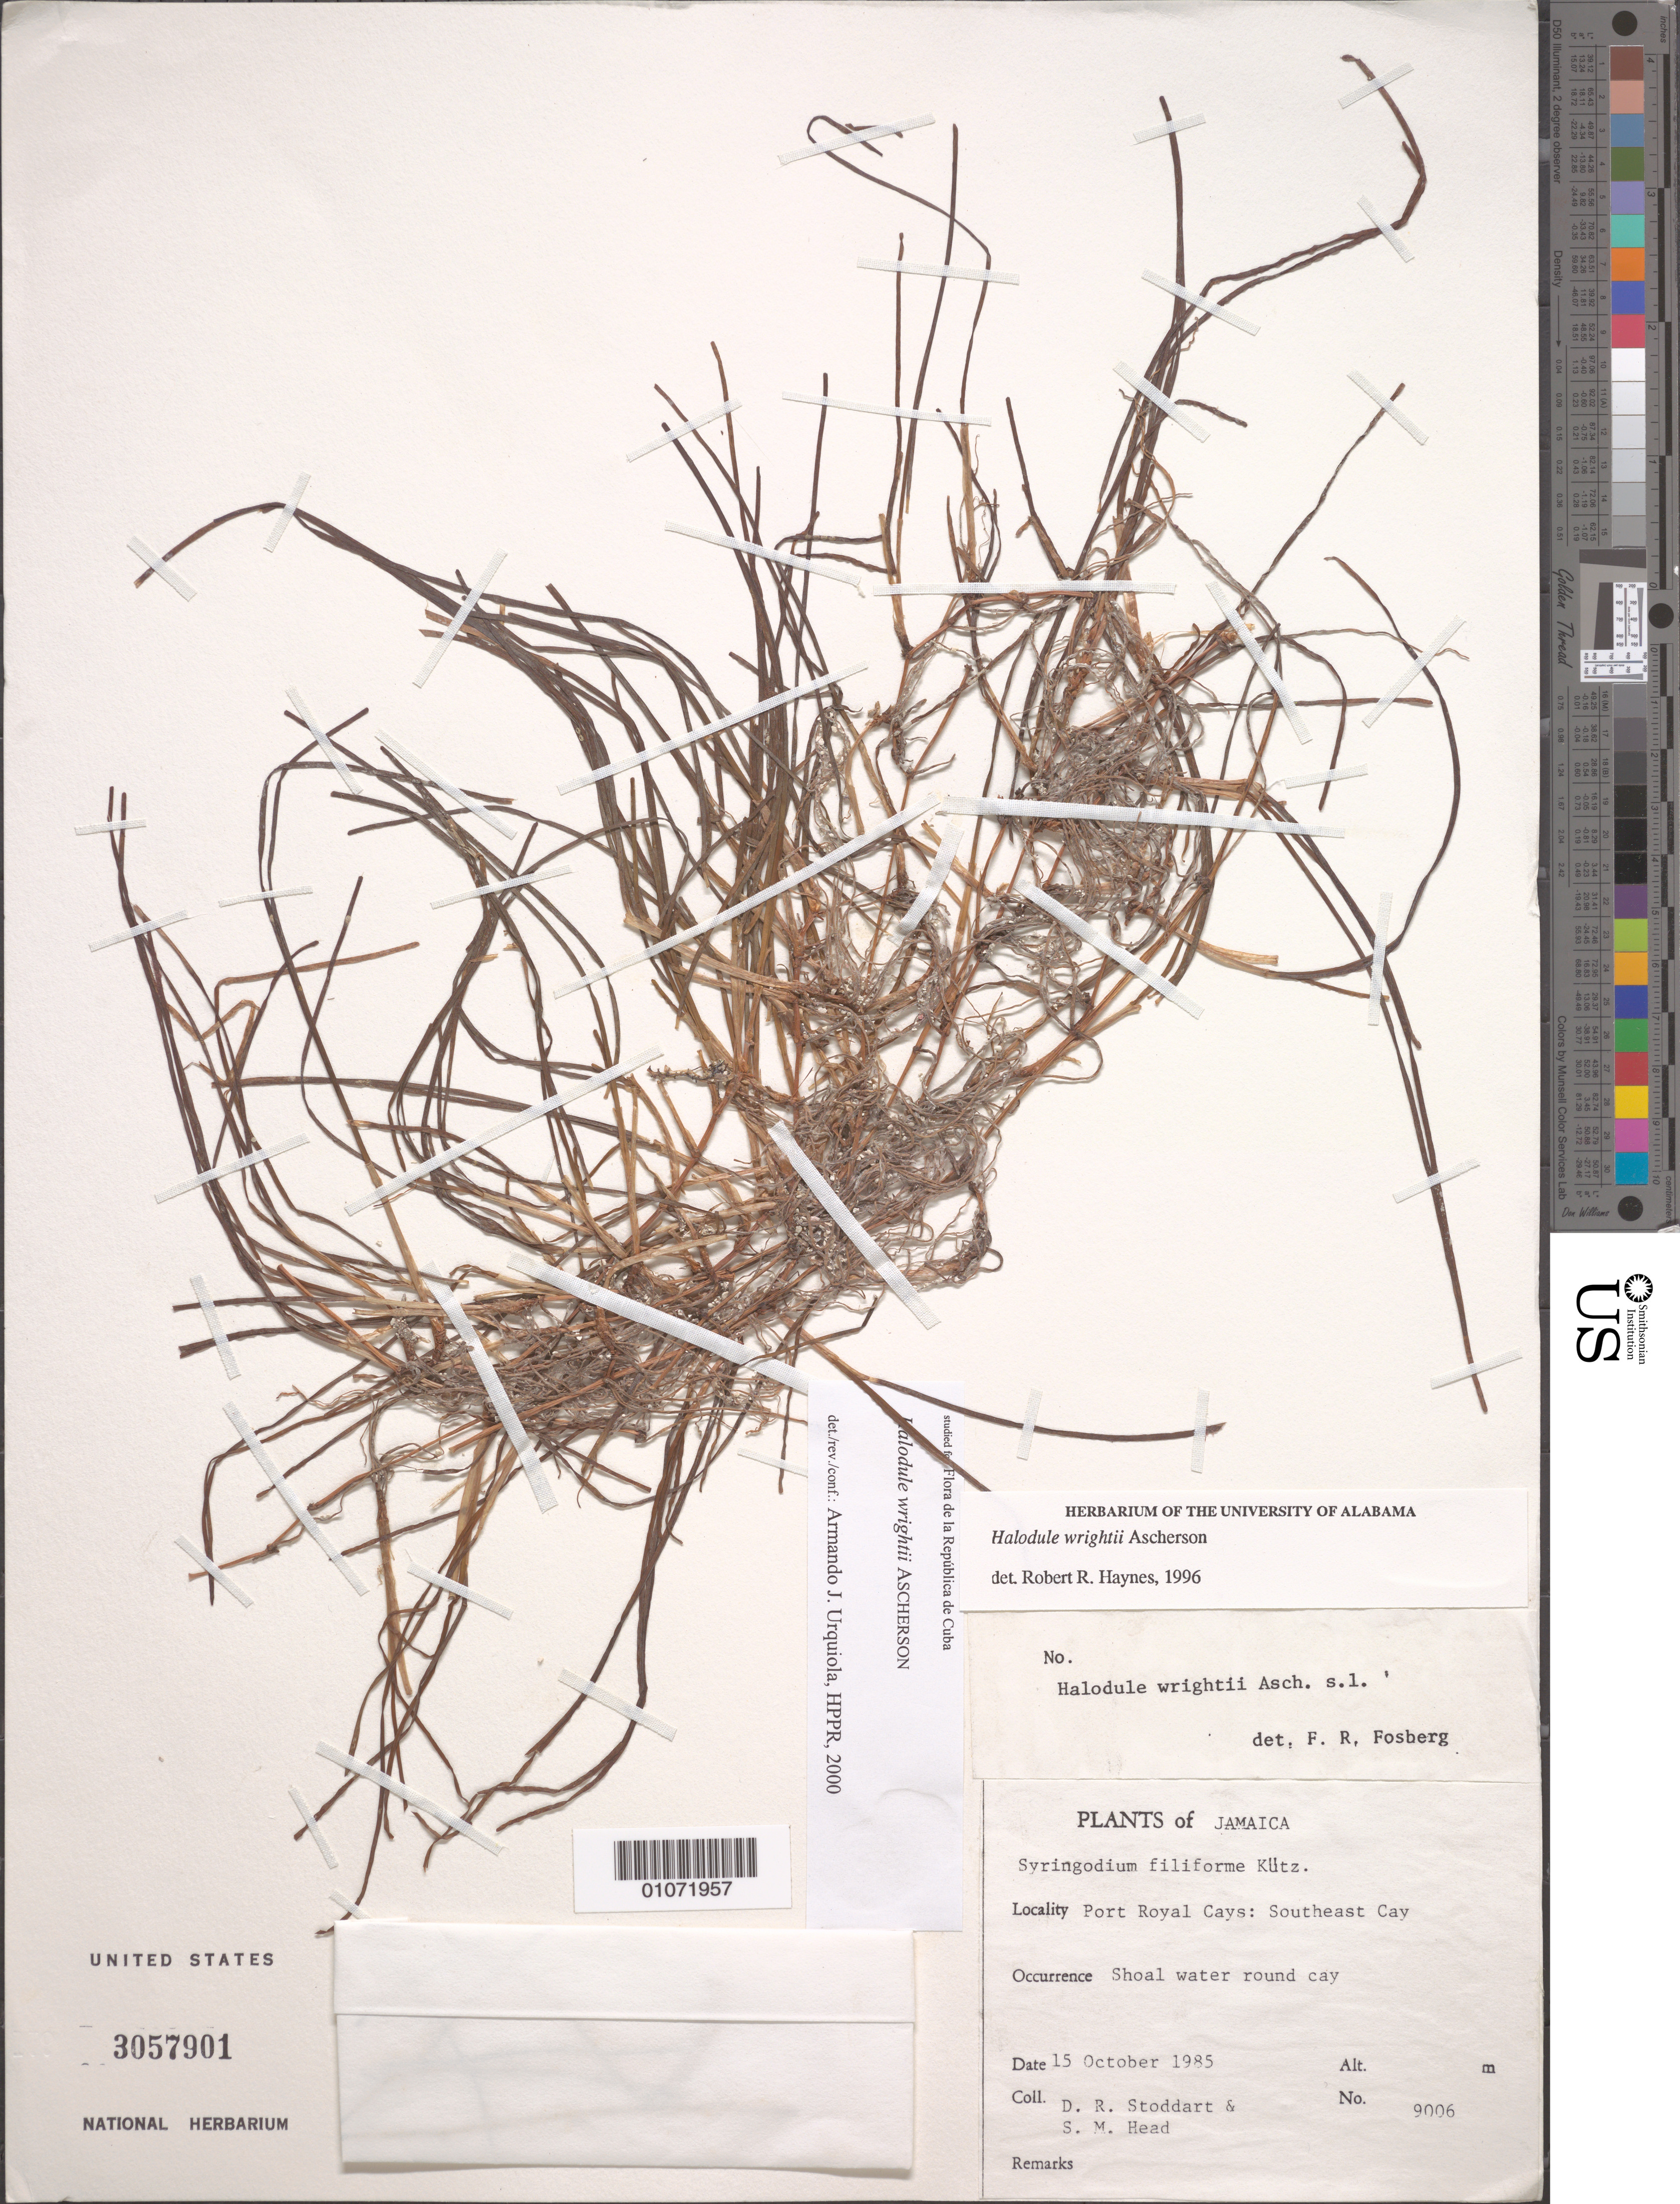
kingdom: Plantae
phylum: Tracheophyta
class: Liliopsida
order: Alismatales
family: Cymodoceaceae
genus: Halodule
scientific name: Halodule wrightii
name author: Asch.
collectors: D. R. Stoddart & S. Head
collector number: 9006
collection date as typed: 15 Oct 1985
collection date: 1985-10-15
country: Jamaica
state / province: Kingston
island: Jamaica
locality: Port Royal, southeast Cay. Shoal water, round cay.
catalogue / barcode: US 3057901